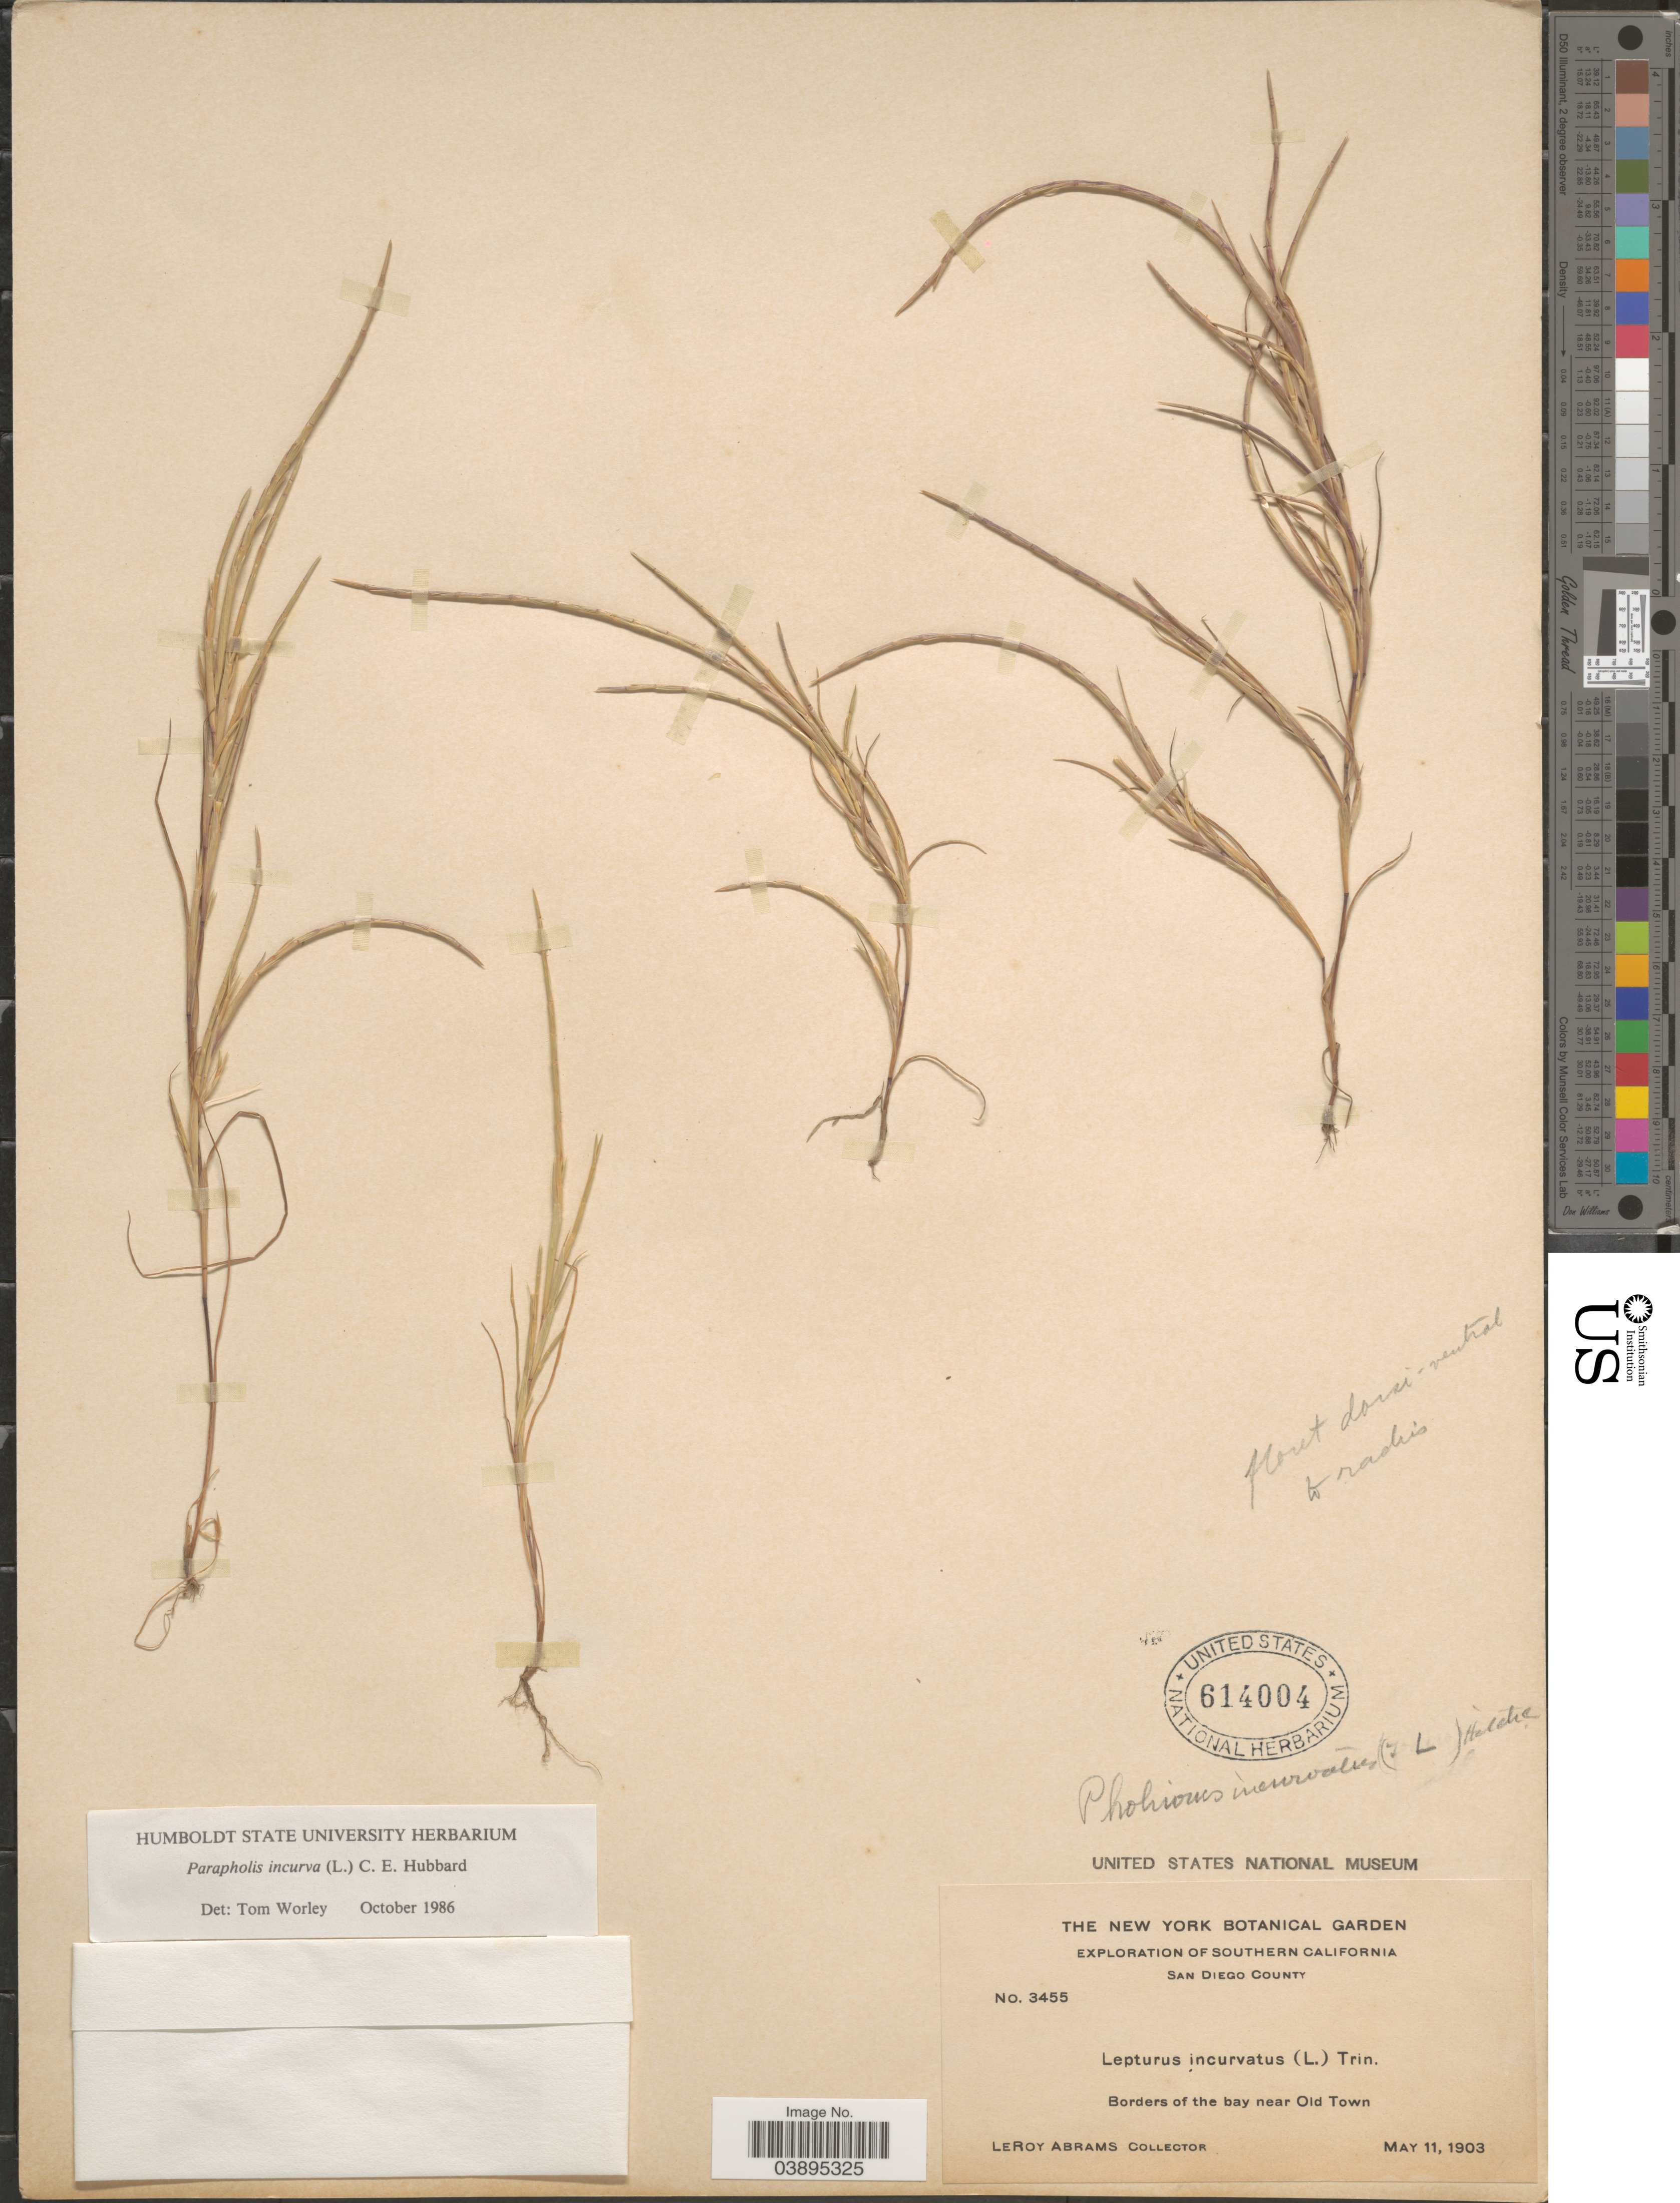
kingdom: Plantae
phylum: Tracheophyta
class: Liliopsida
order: Poales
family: Poaceae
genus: Parapholis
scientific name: Parapholis incurva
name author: (L.) C.E. Hubb.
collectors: L. Abrams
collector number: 3455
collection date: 1903-05-11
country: United States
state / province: California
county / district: San Diego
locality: Southern California. San Diego County. Borders of the bay near Old Town.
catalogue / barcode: US 614004